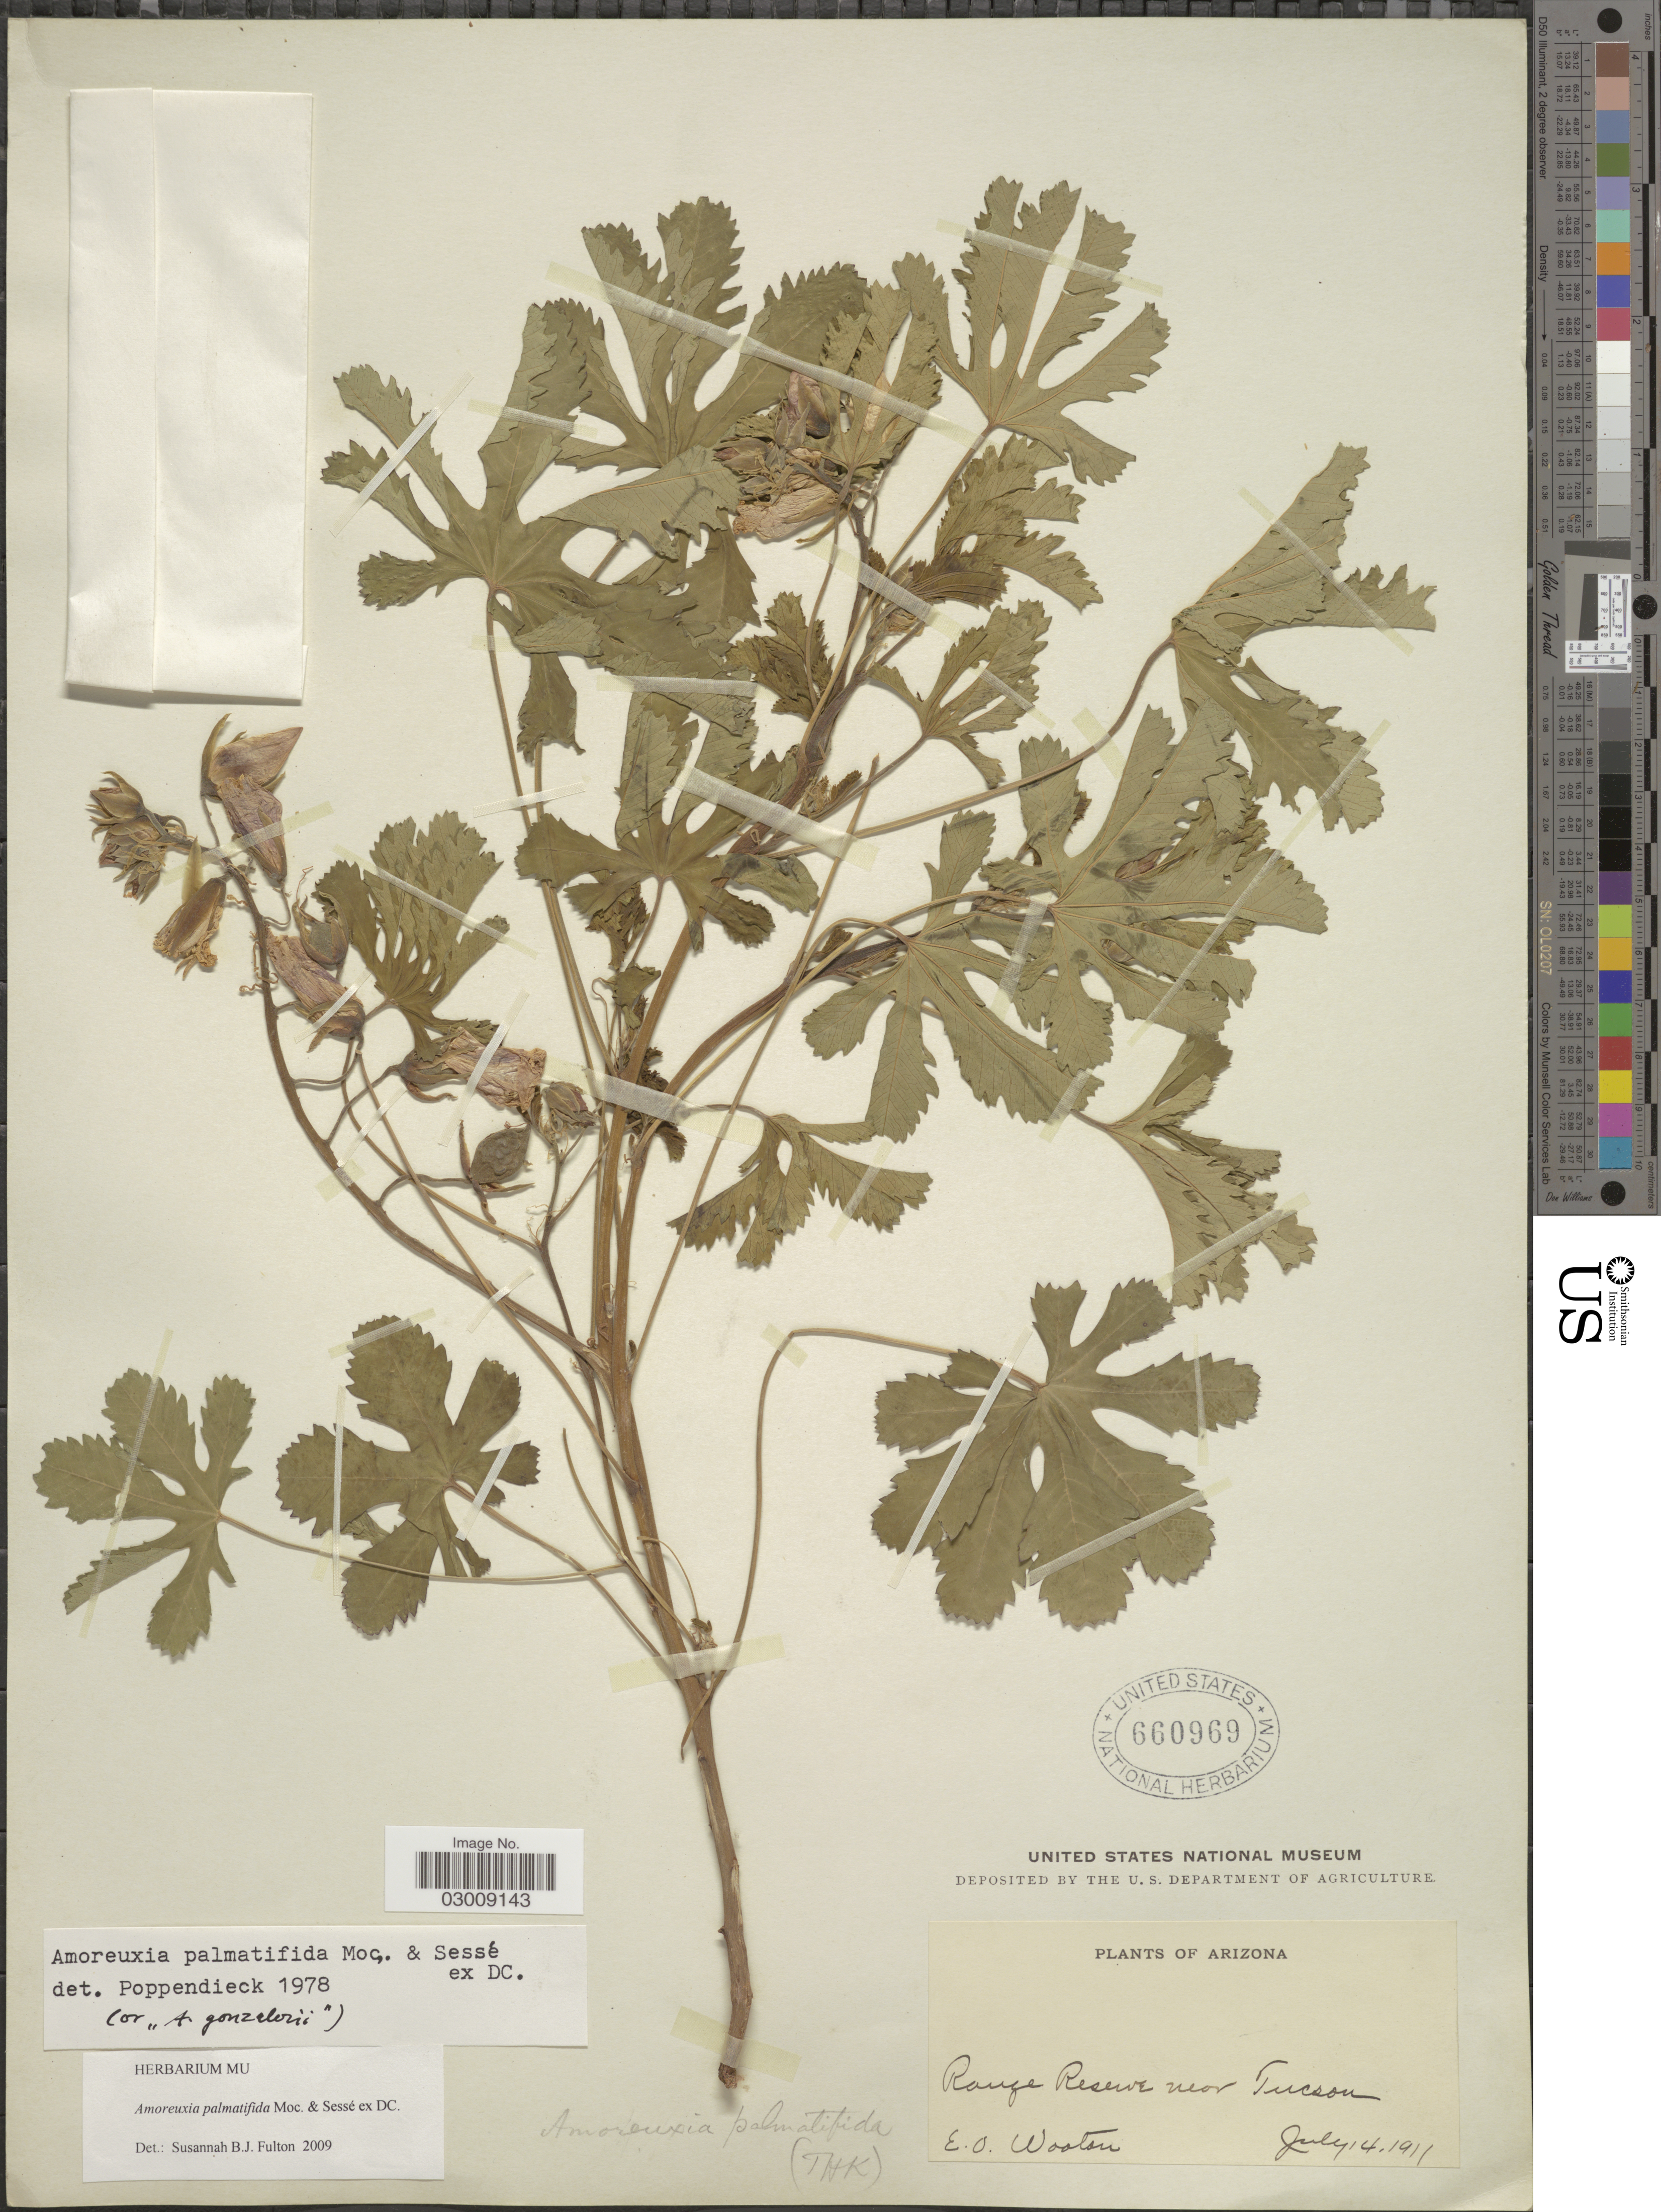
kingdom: Plantae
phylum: Tracheophyta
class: Magnoliopsida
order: Malvales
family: Cochlospermaceae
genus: Amoreuxia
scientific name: Amoreuxia palmatifida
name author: Moc. & Sessé ex DC.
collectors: E. O. Wooton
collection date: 1911-07-14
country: United States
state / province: Arizona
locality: Range Reserve near Tucson.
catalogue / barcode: US 660969